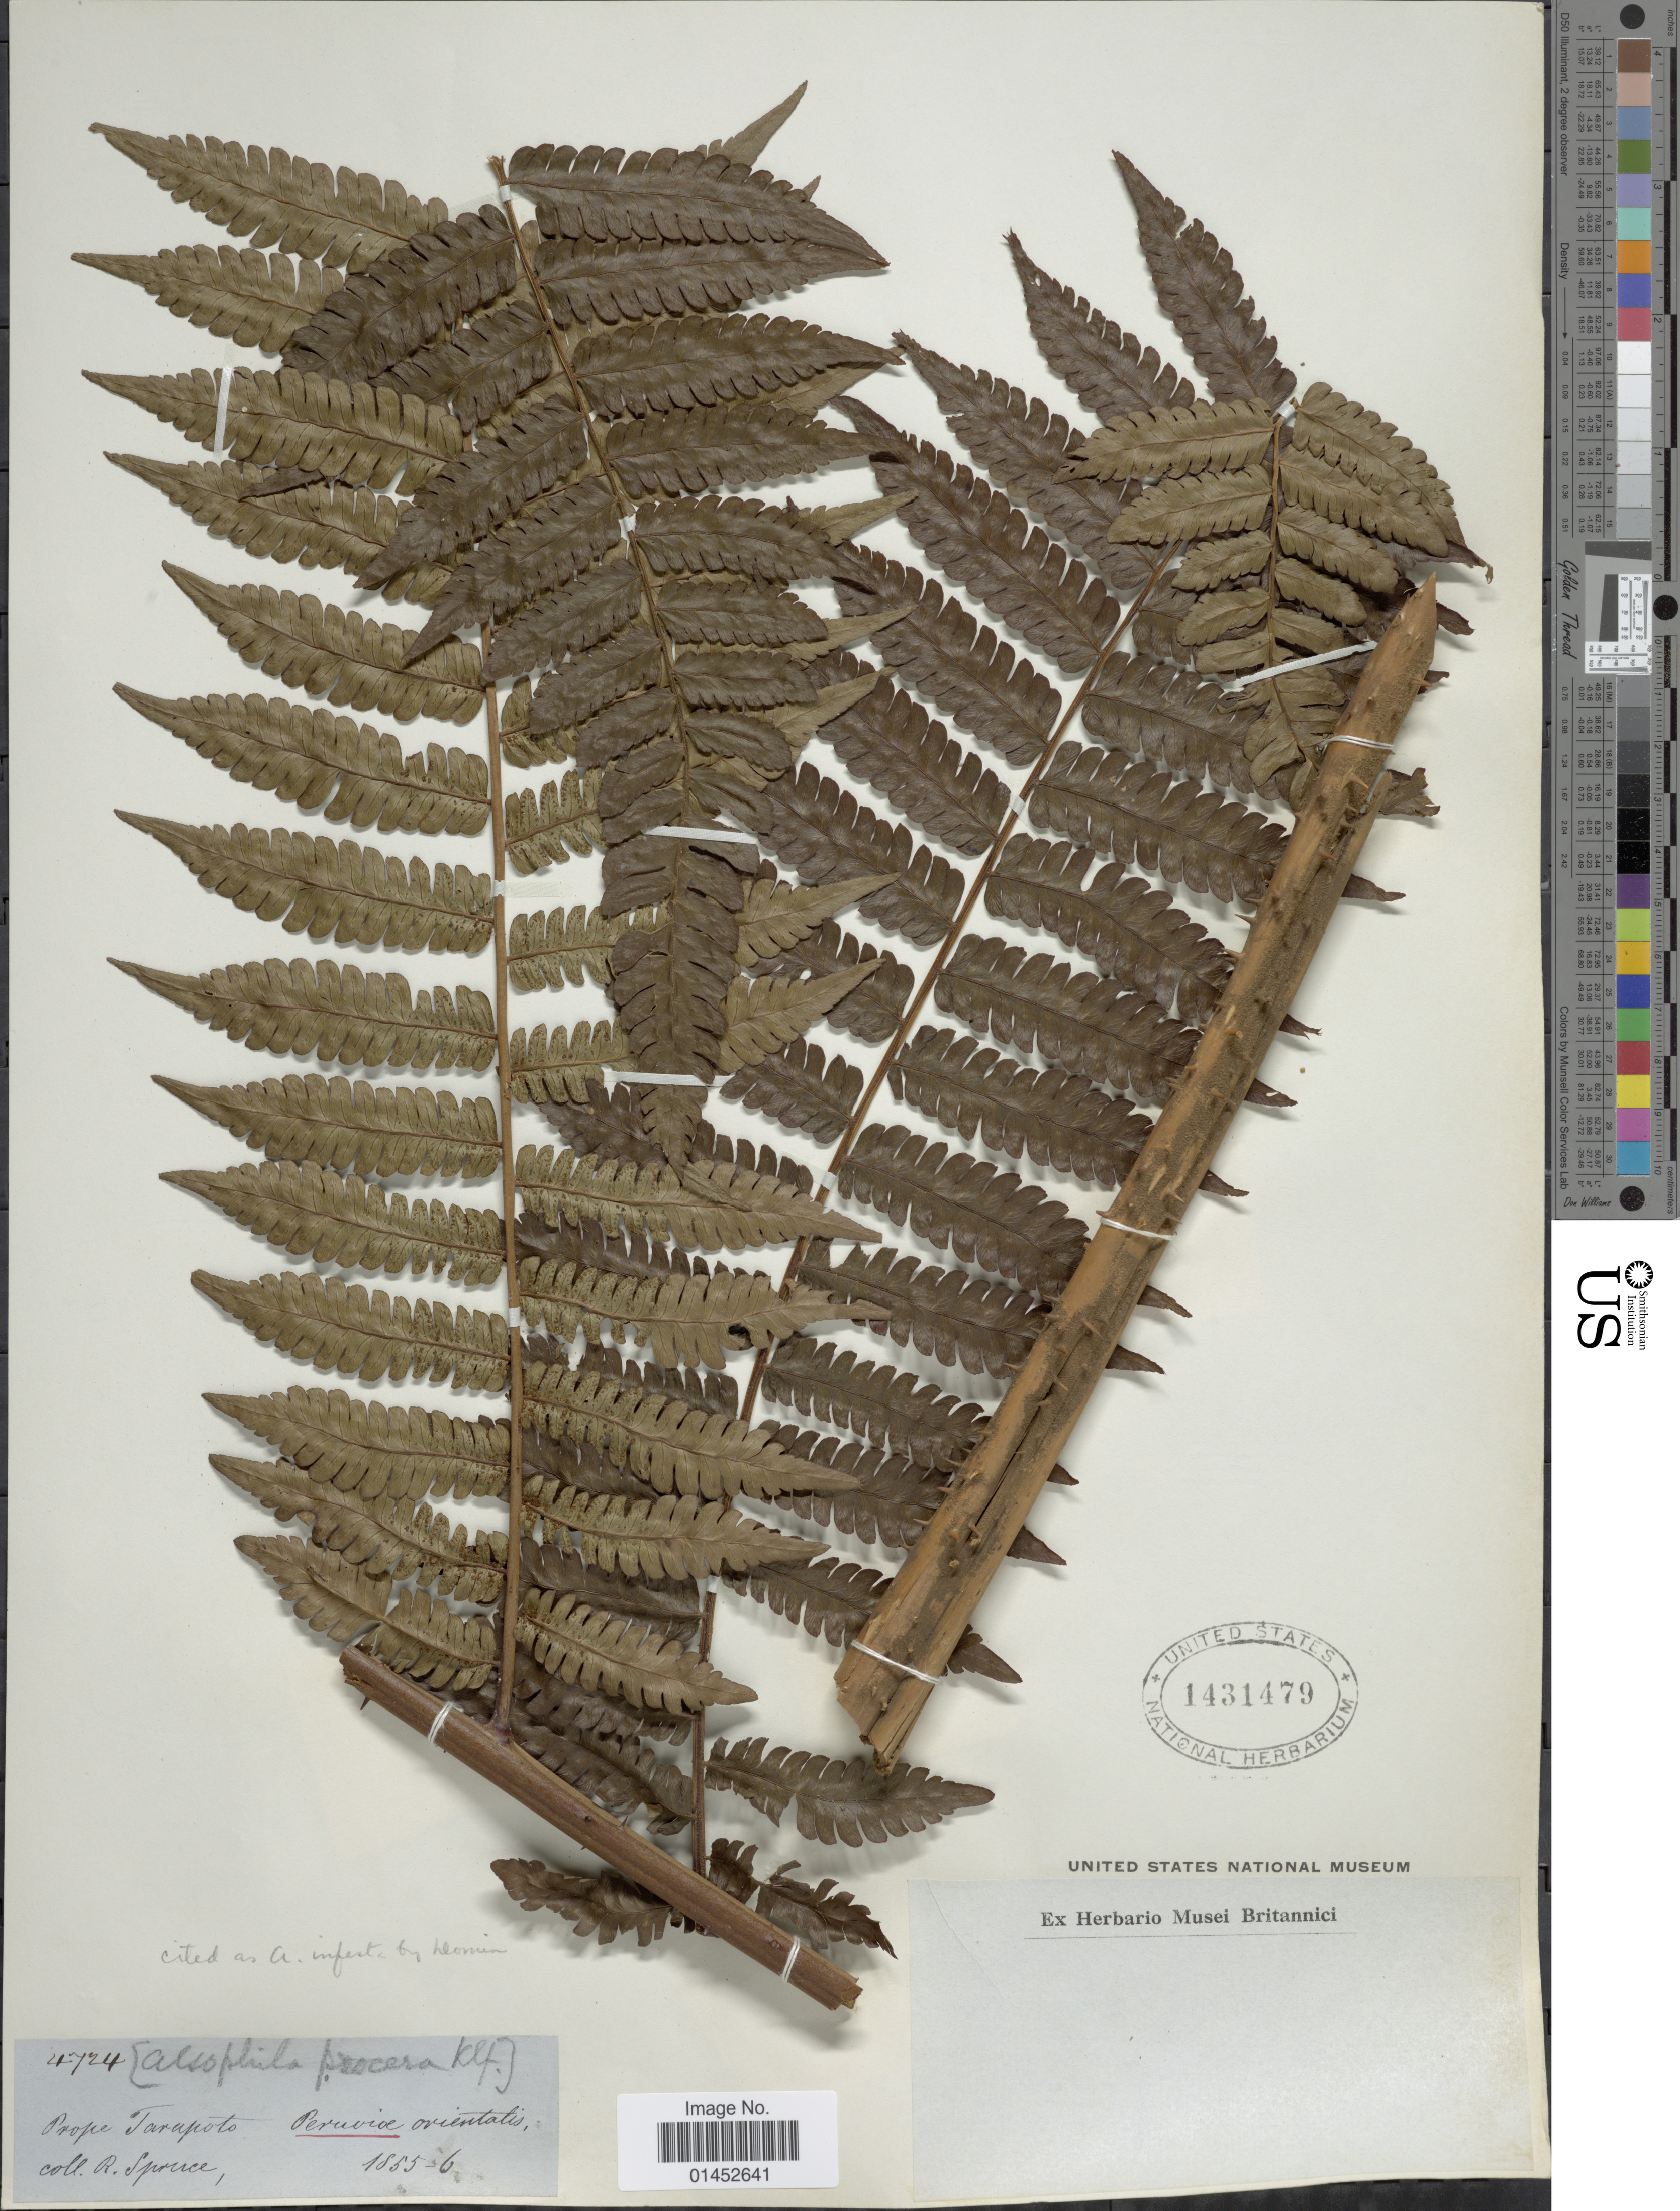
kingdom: Plantae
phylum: Tracheophyta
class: Polypodiopsida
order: Cyatheales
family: Cyatheaceae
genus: Cyathea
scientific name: Cyathea pungens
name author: (Willd.) Domin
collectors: R. Spruce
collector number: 4724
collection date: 1855/1856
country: Peru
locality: Prope Tarapoto, Peruviæ orientalis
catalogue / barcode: US 1431479